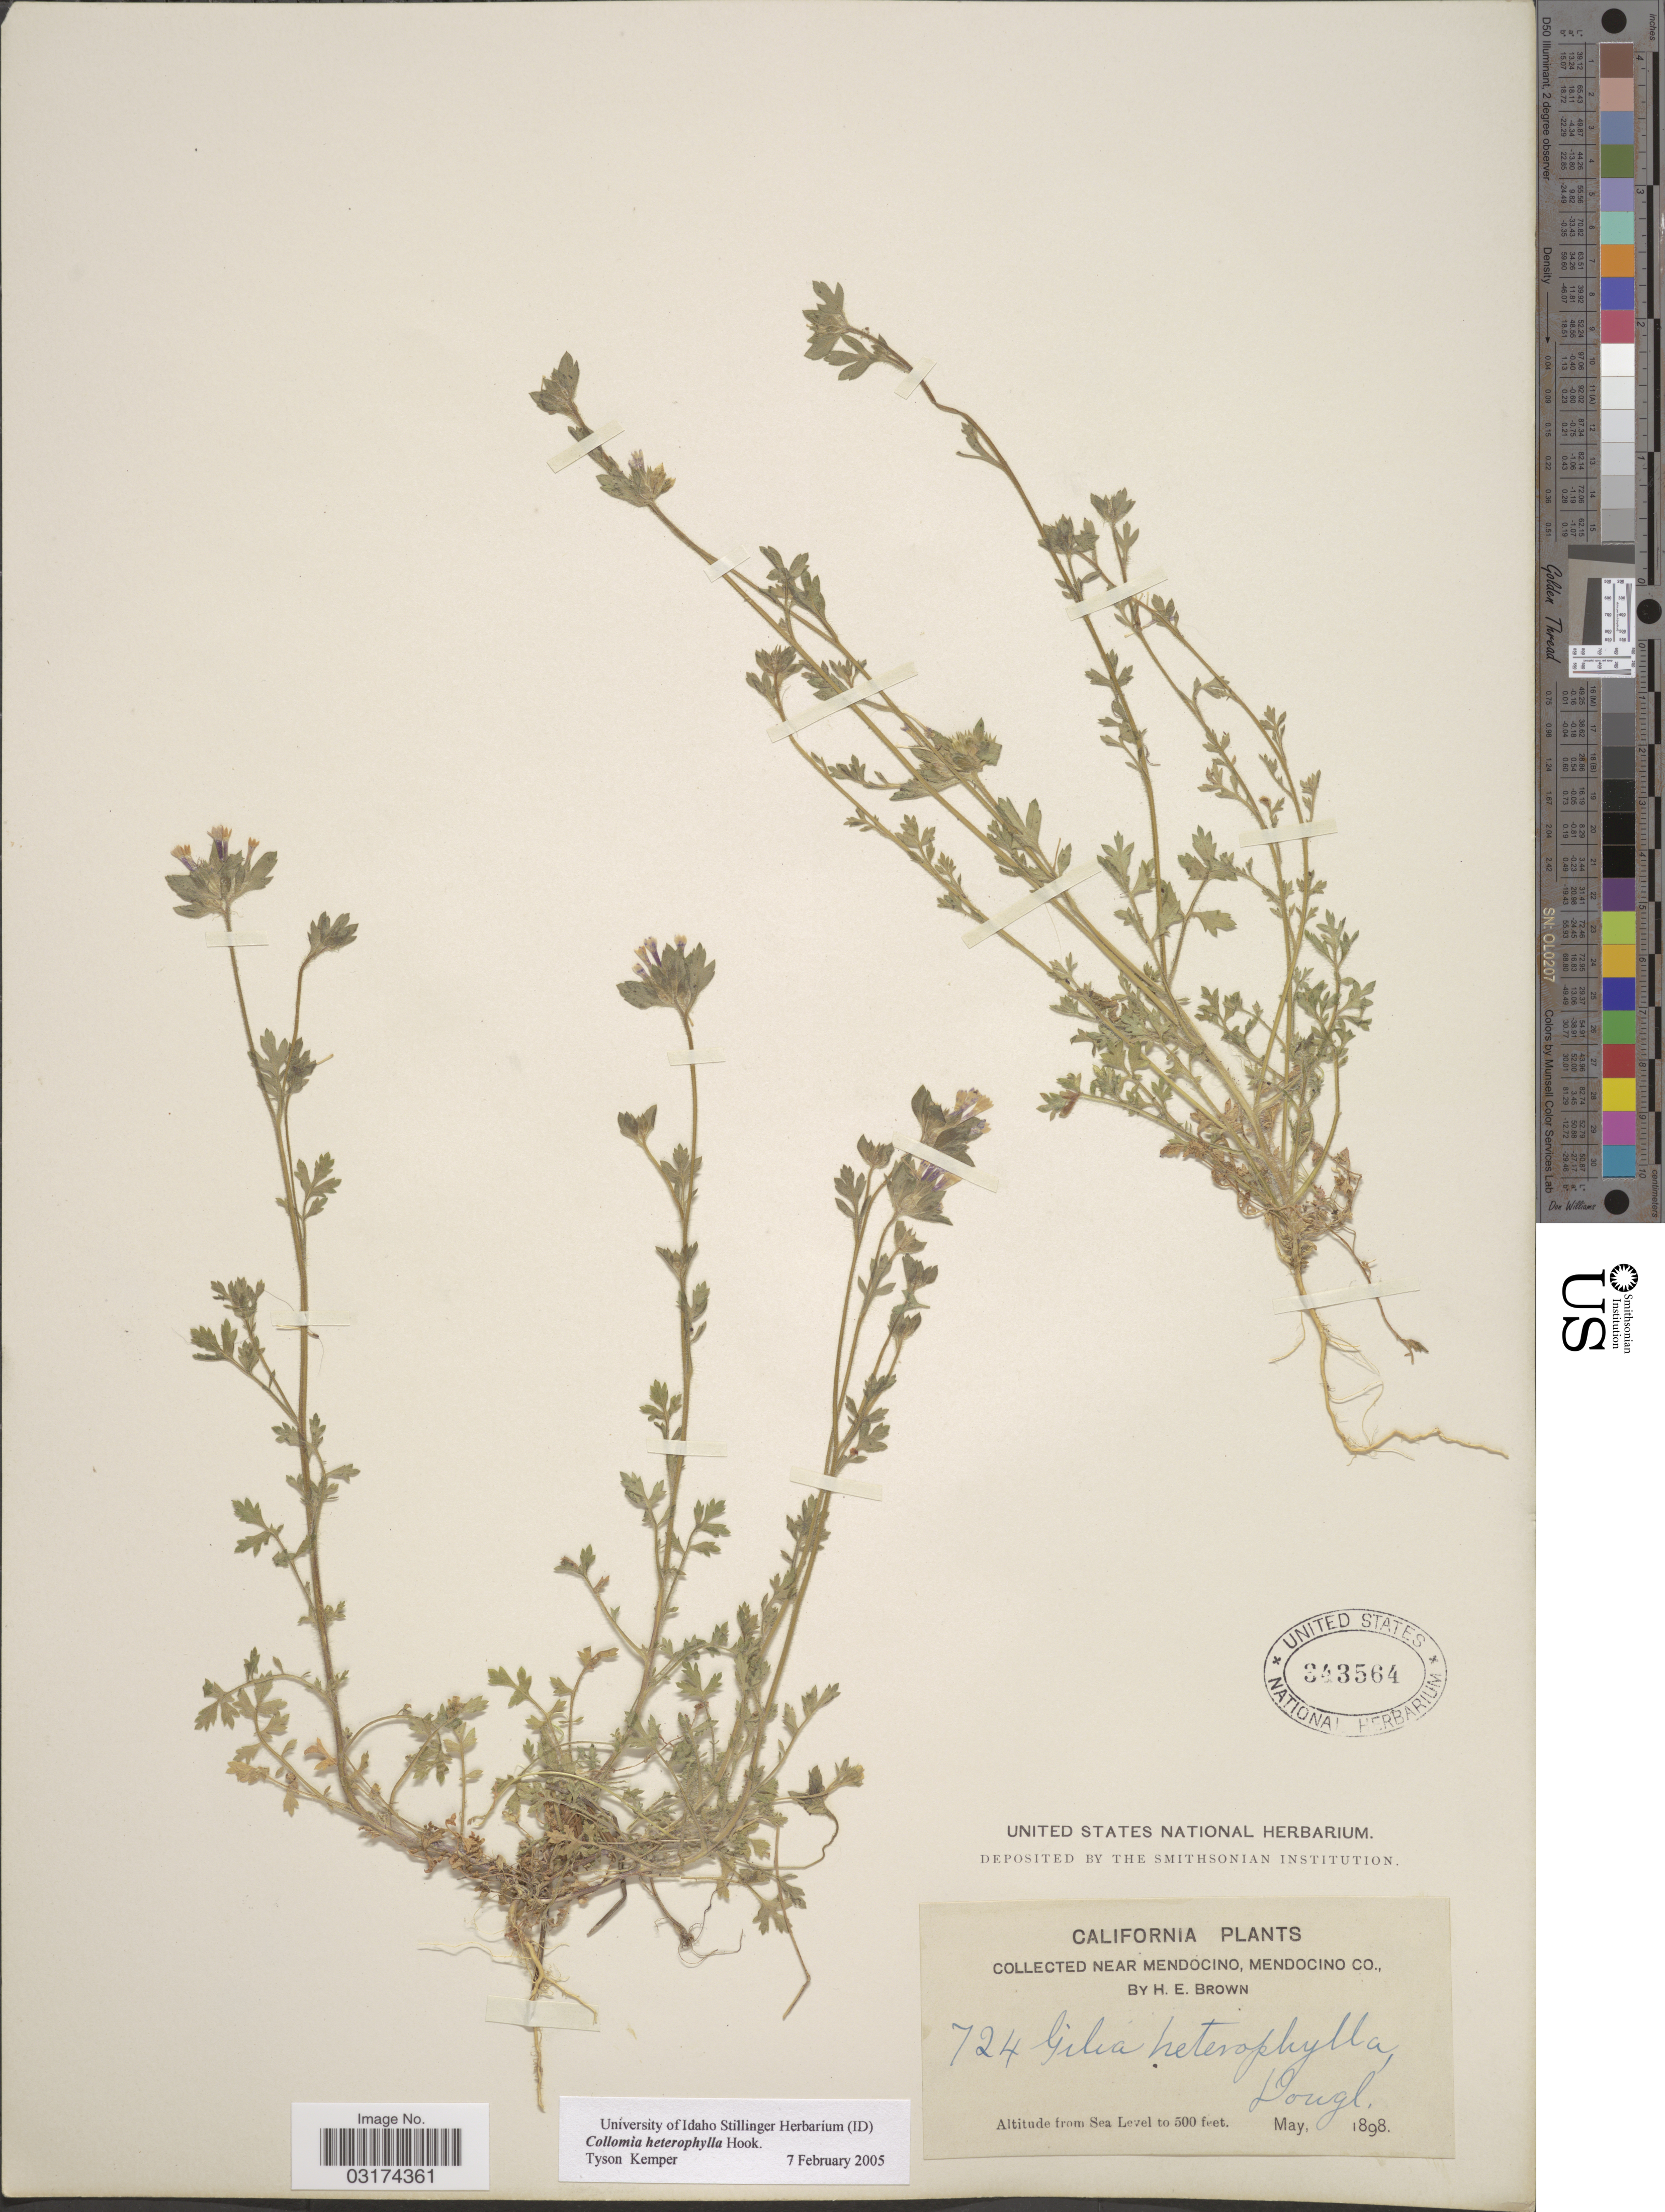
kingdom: Plantae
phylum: Tracheophyta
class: Magnoliopsida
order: Ericales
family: Polemoniaceae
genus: Collomia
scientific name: Collomia heterophylla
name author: Hook.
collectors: H. E. Brown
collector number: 724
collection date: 1898-05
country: United States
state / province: California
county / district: Mendocino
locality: Near Mendocino, Mendocino Co.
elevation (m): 0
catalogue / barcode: US 343564